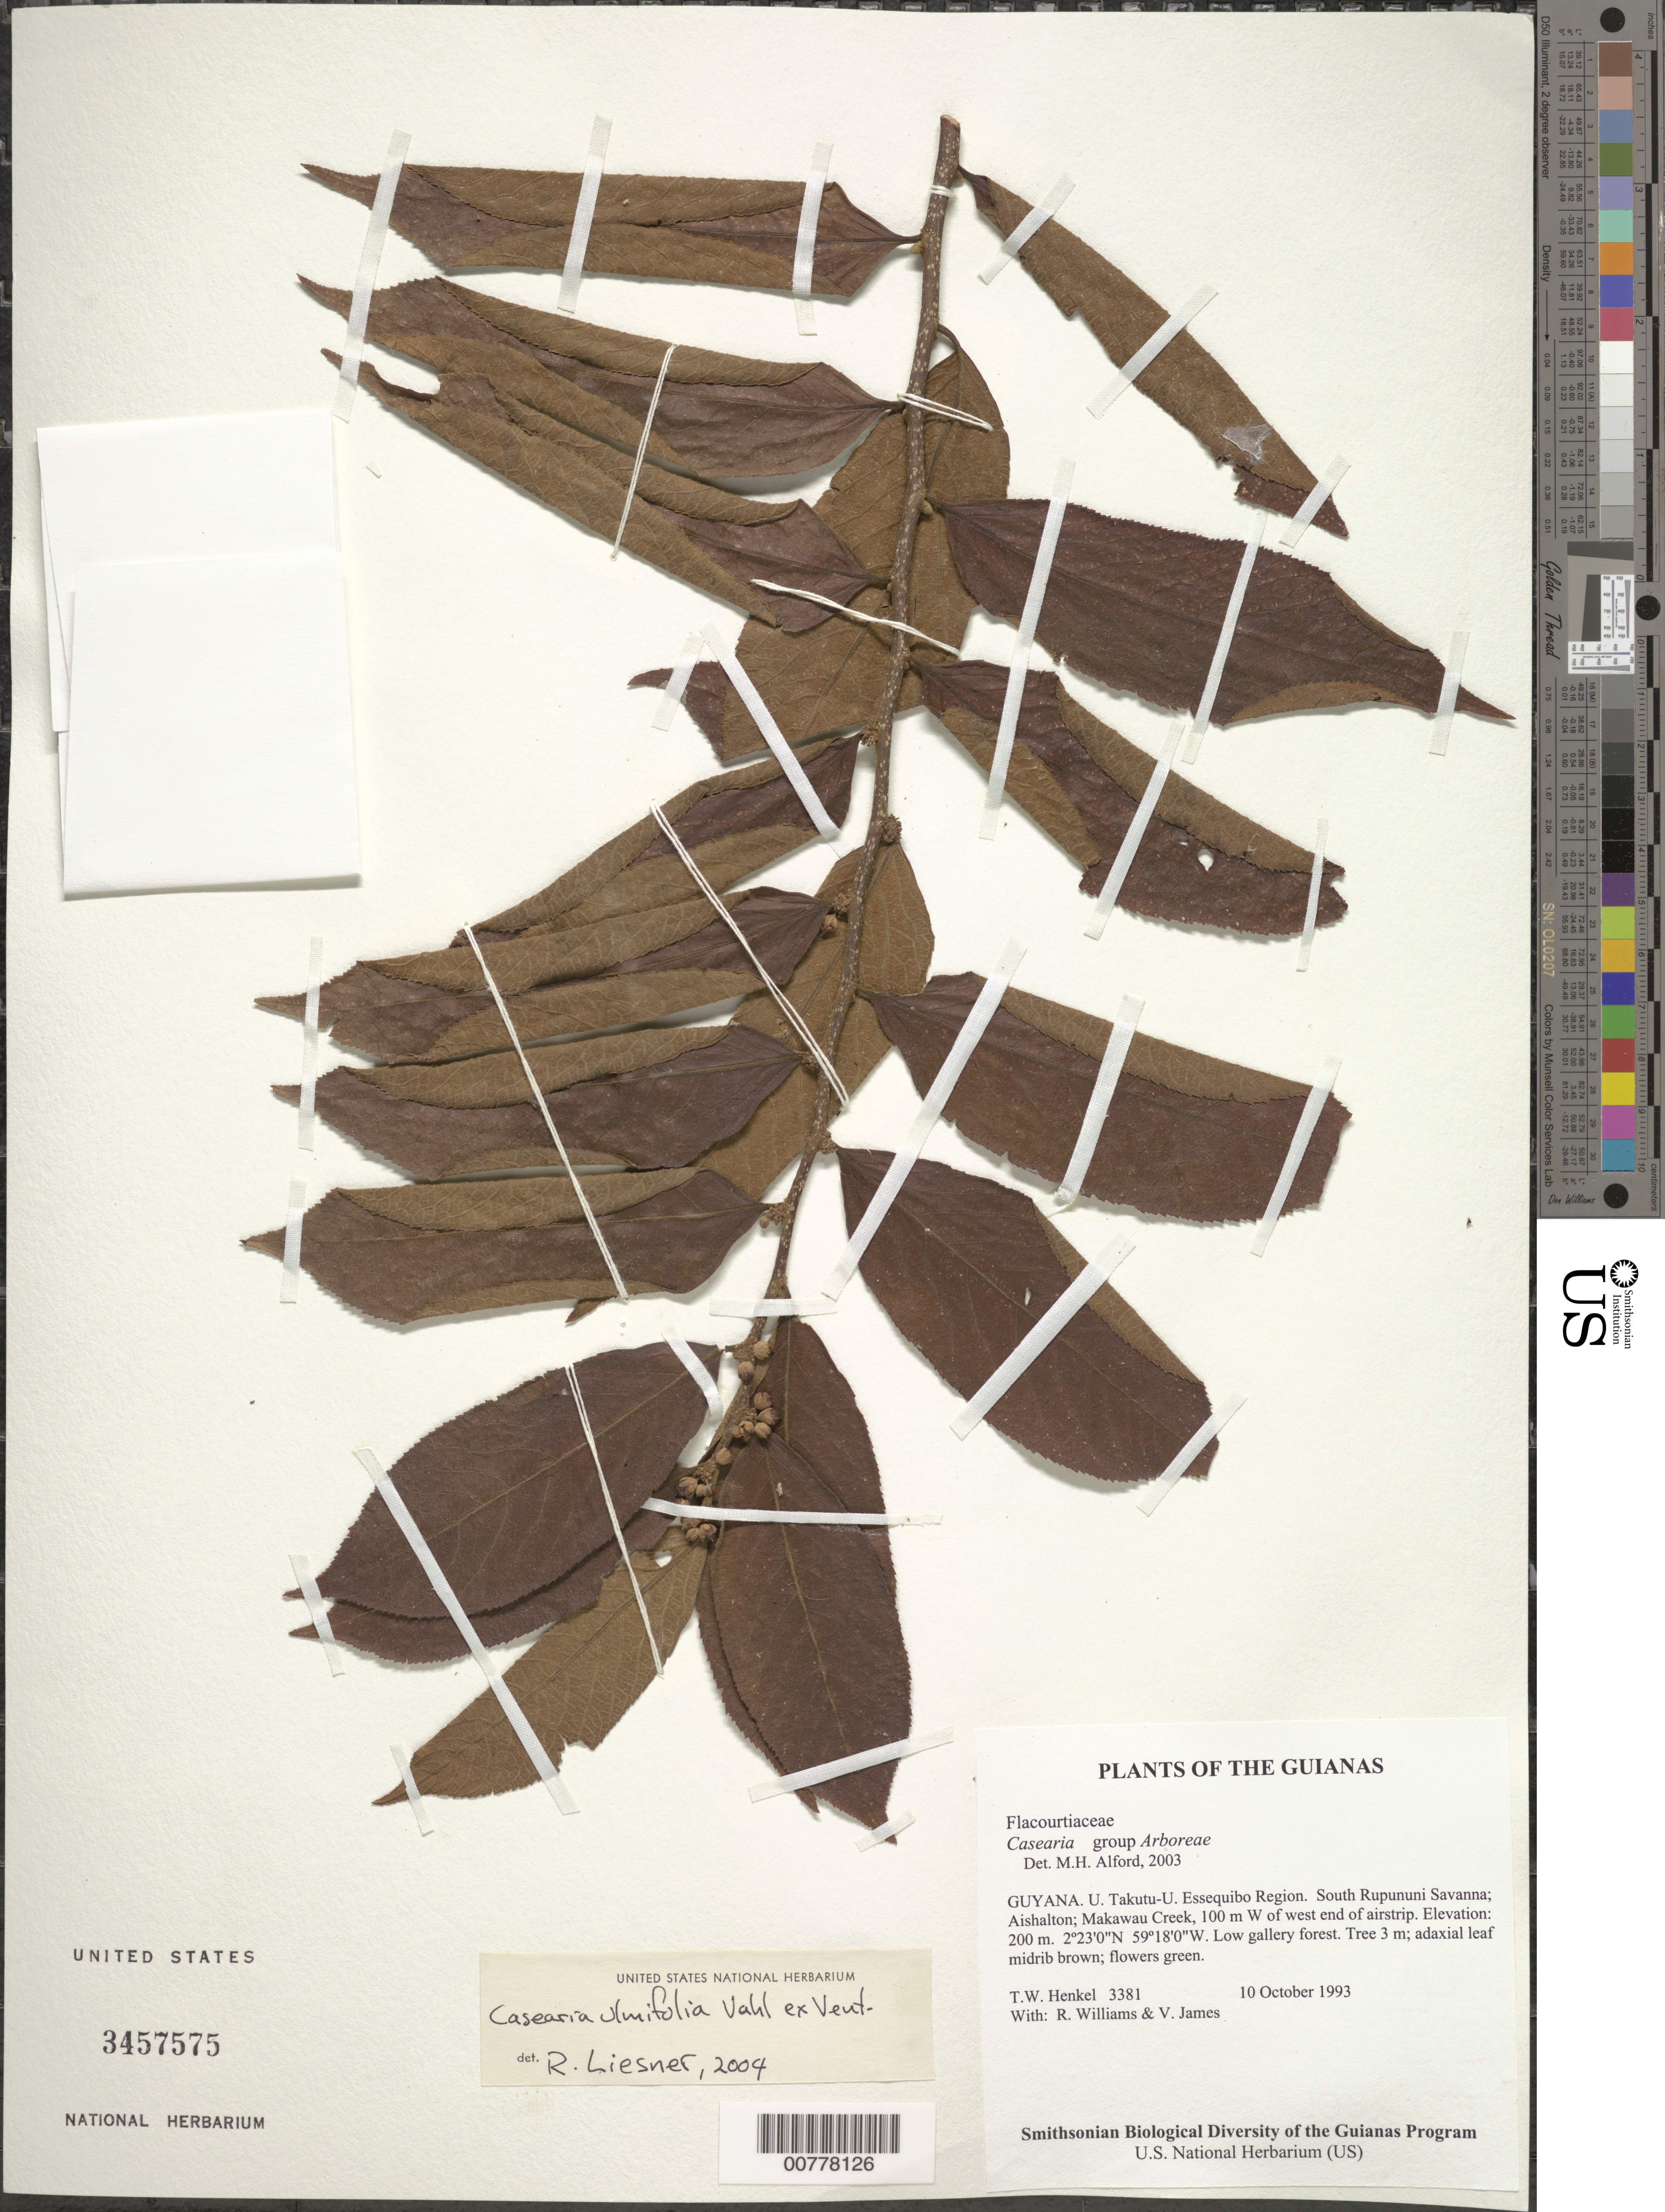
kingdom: Plantae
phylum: Tracheophyta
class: Magnoliopsida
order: Malpighiales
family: Salicaceae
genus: Casearia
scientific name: Casearia ulmifolia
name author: Vahl ex Vent.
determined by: Liesner, R. L.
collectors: T. Henkel, R. Williams & V. James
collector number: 3381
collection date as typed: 10 October 1993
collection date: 1993-10-10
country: Guyana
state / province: U. Takutu-U. Essequibo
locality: South Rupununi Savanna; Aishalton; Makawau Creek, 100 m W of west end of airstrip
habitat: Low gallery forest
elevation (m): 200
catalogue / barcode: US 3457575